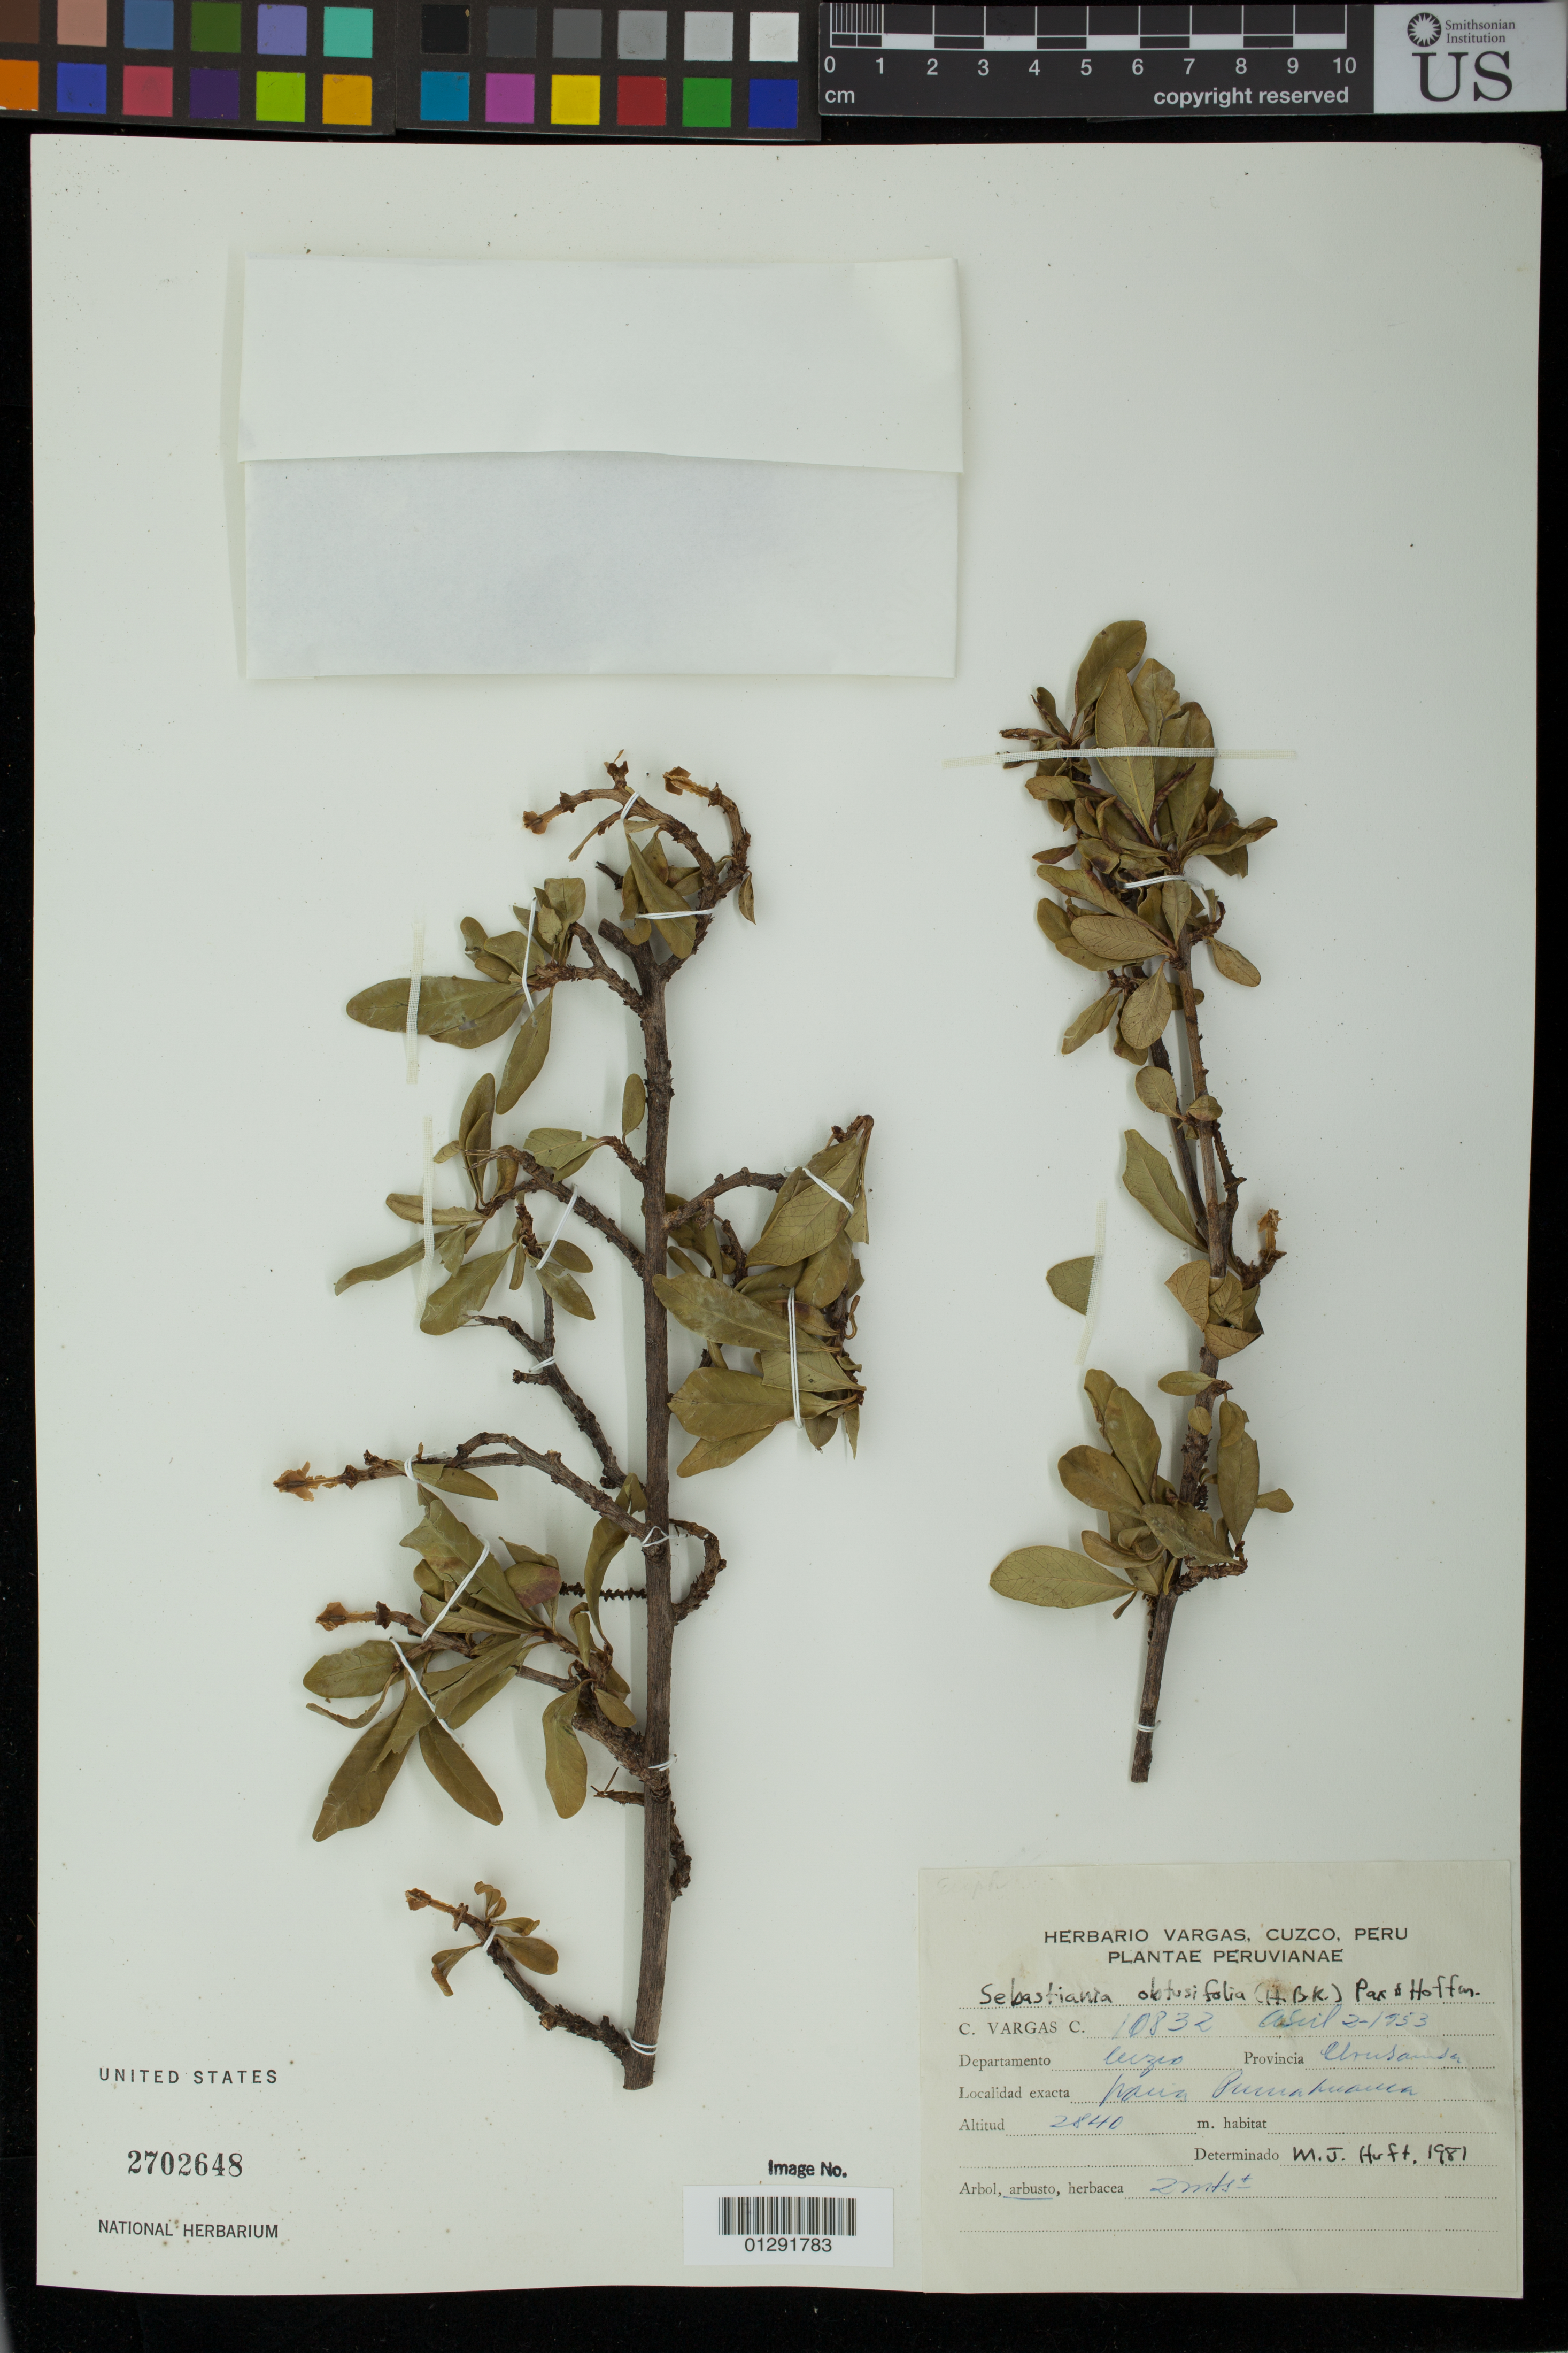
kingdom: Plantae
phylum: Tracheophyta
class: Magnoliopsida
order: Malpighiales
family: Euphorbiaceae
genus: Sebastiania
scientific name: Sebastiania obtusifolia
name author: Pax & K. Hoffm.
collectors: C. Vargas C.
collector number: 10832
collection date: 1953-04-02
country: Peru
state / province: Cusco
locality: Urubamba. Pumahuanca.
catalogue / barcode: US 2702648